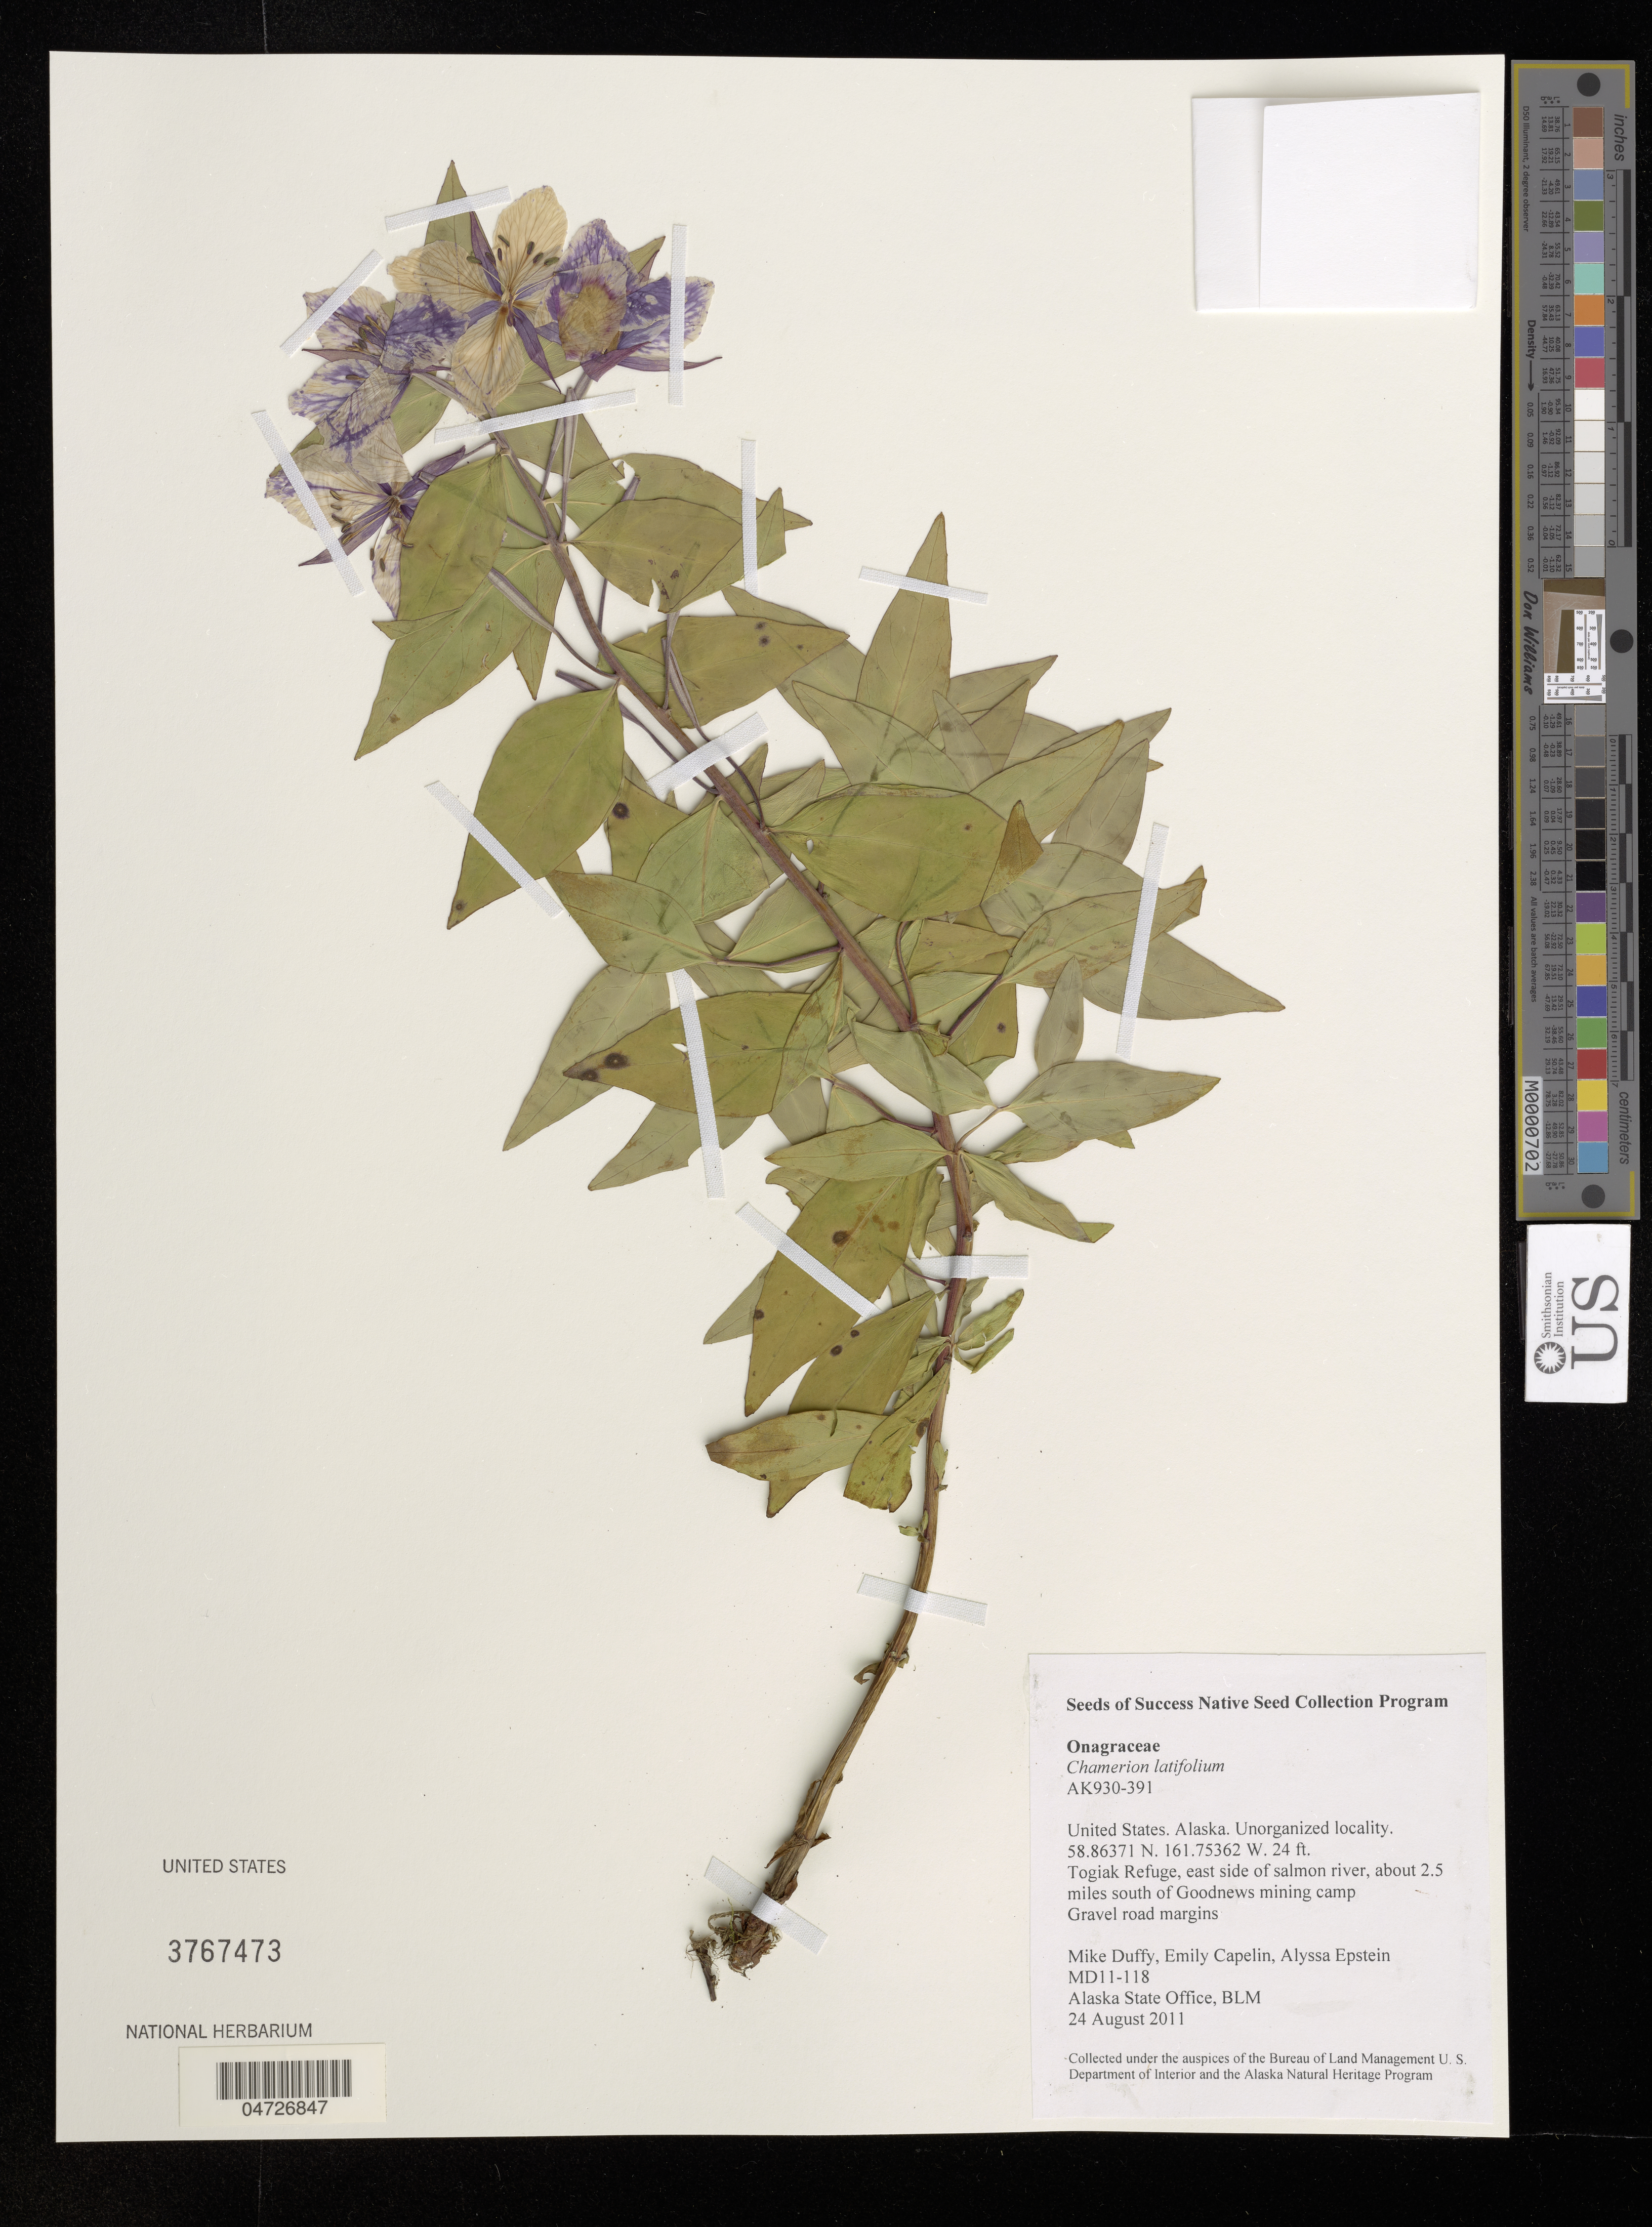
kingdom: Plantae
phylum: Tracheophyta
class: Magnoliopsida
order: Myrtales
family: Onagraceae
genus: Chamerion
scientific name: Chamerion latifolium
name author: (L.) Holub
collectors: M. Duffy, E. Capelin & A. Epstein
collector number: MD11-118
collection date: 2011-08-24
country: United States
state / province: Alaska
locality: Unorganized locality. Togiak Refuge, east side of salmon river, about 2.5 miles south of Goodnews mining camp.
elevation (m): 7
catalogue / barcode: US 3767473